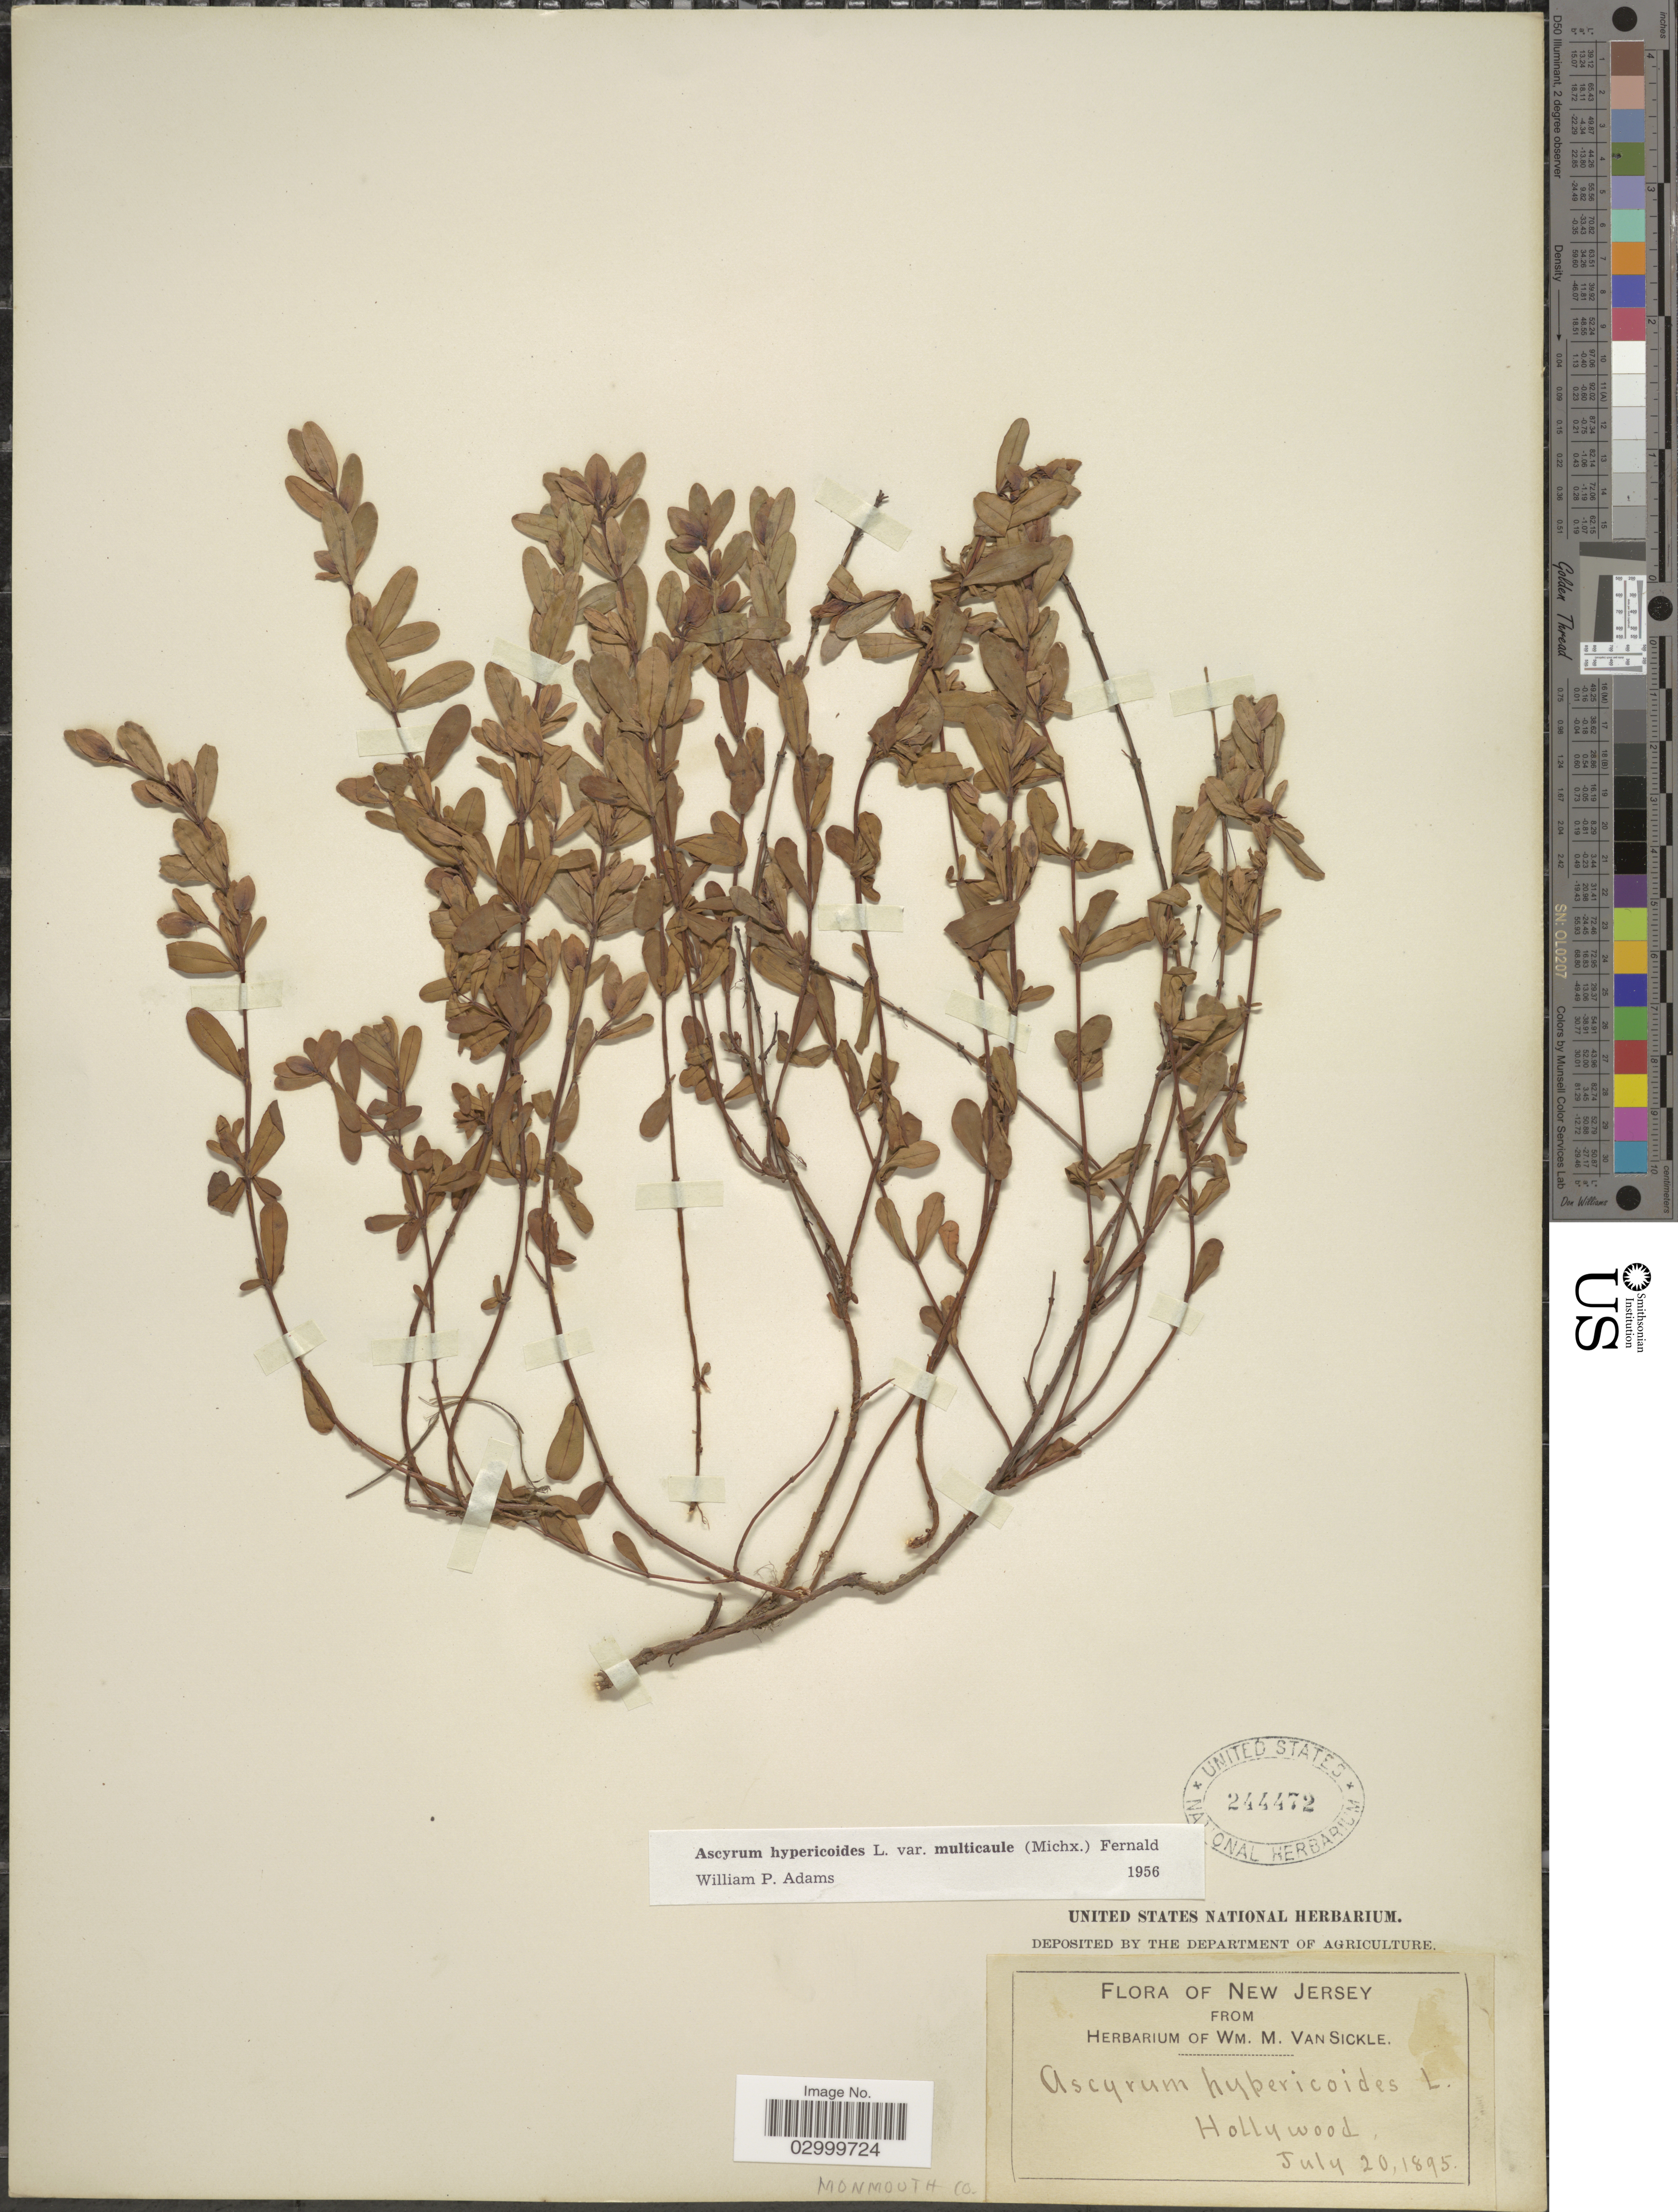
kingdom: Plantae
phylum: Tracheophyta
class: Magnoliopsida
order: Malpighiales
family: Hypericaceae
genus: Hypericum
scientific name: Hypericum stragulum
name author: W.P. Adams & N. Robson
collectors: ex herb. Wm. M. Van Sickle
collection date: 1895-07-20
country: United States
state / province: New Jersey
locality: Hollywood, Monmouth Co.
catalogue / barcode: US 244472